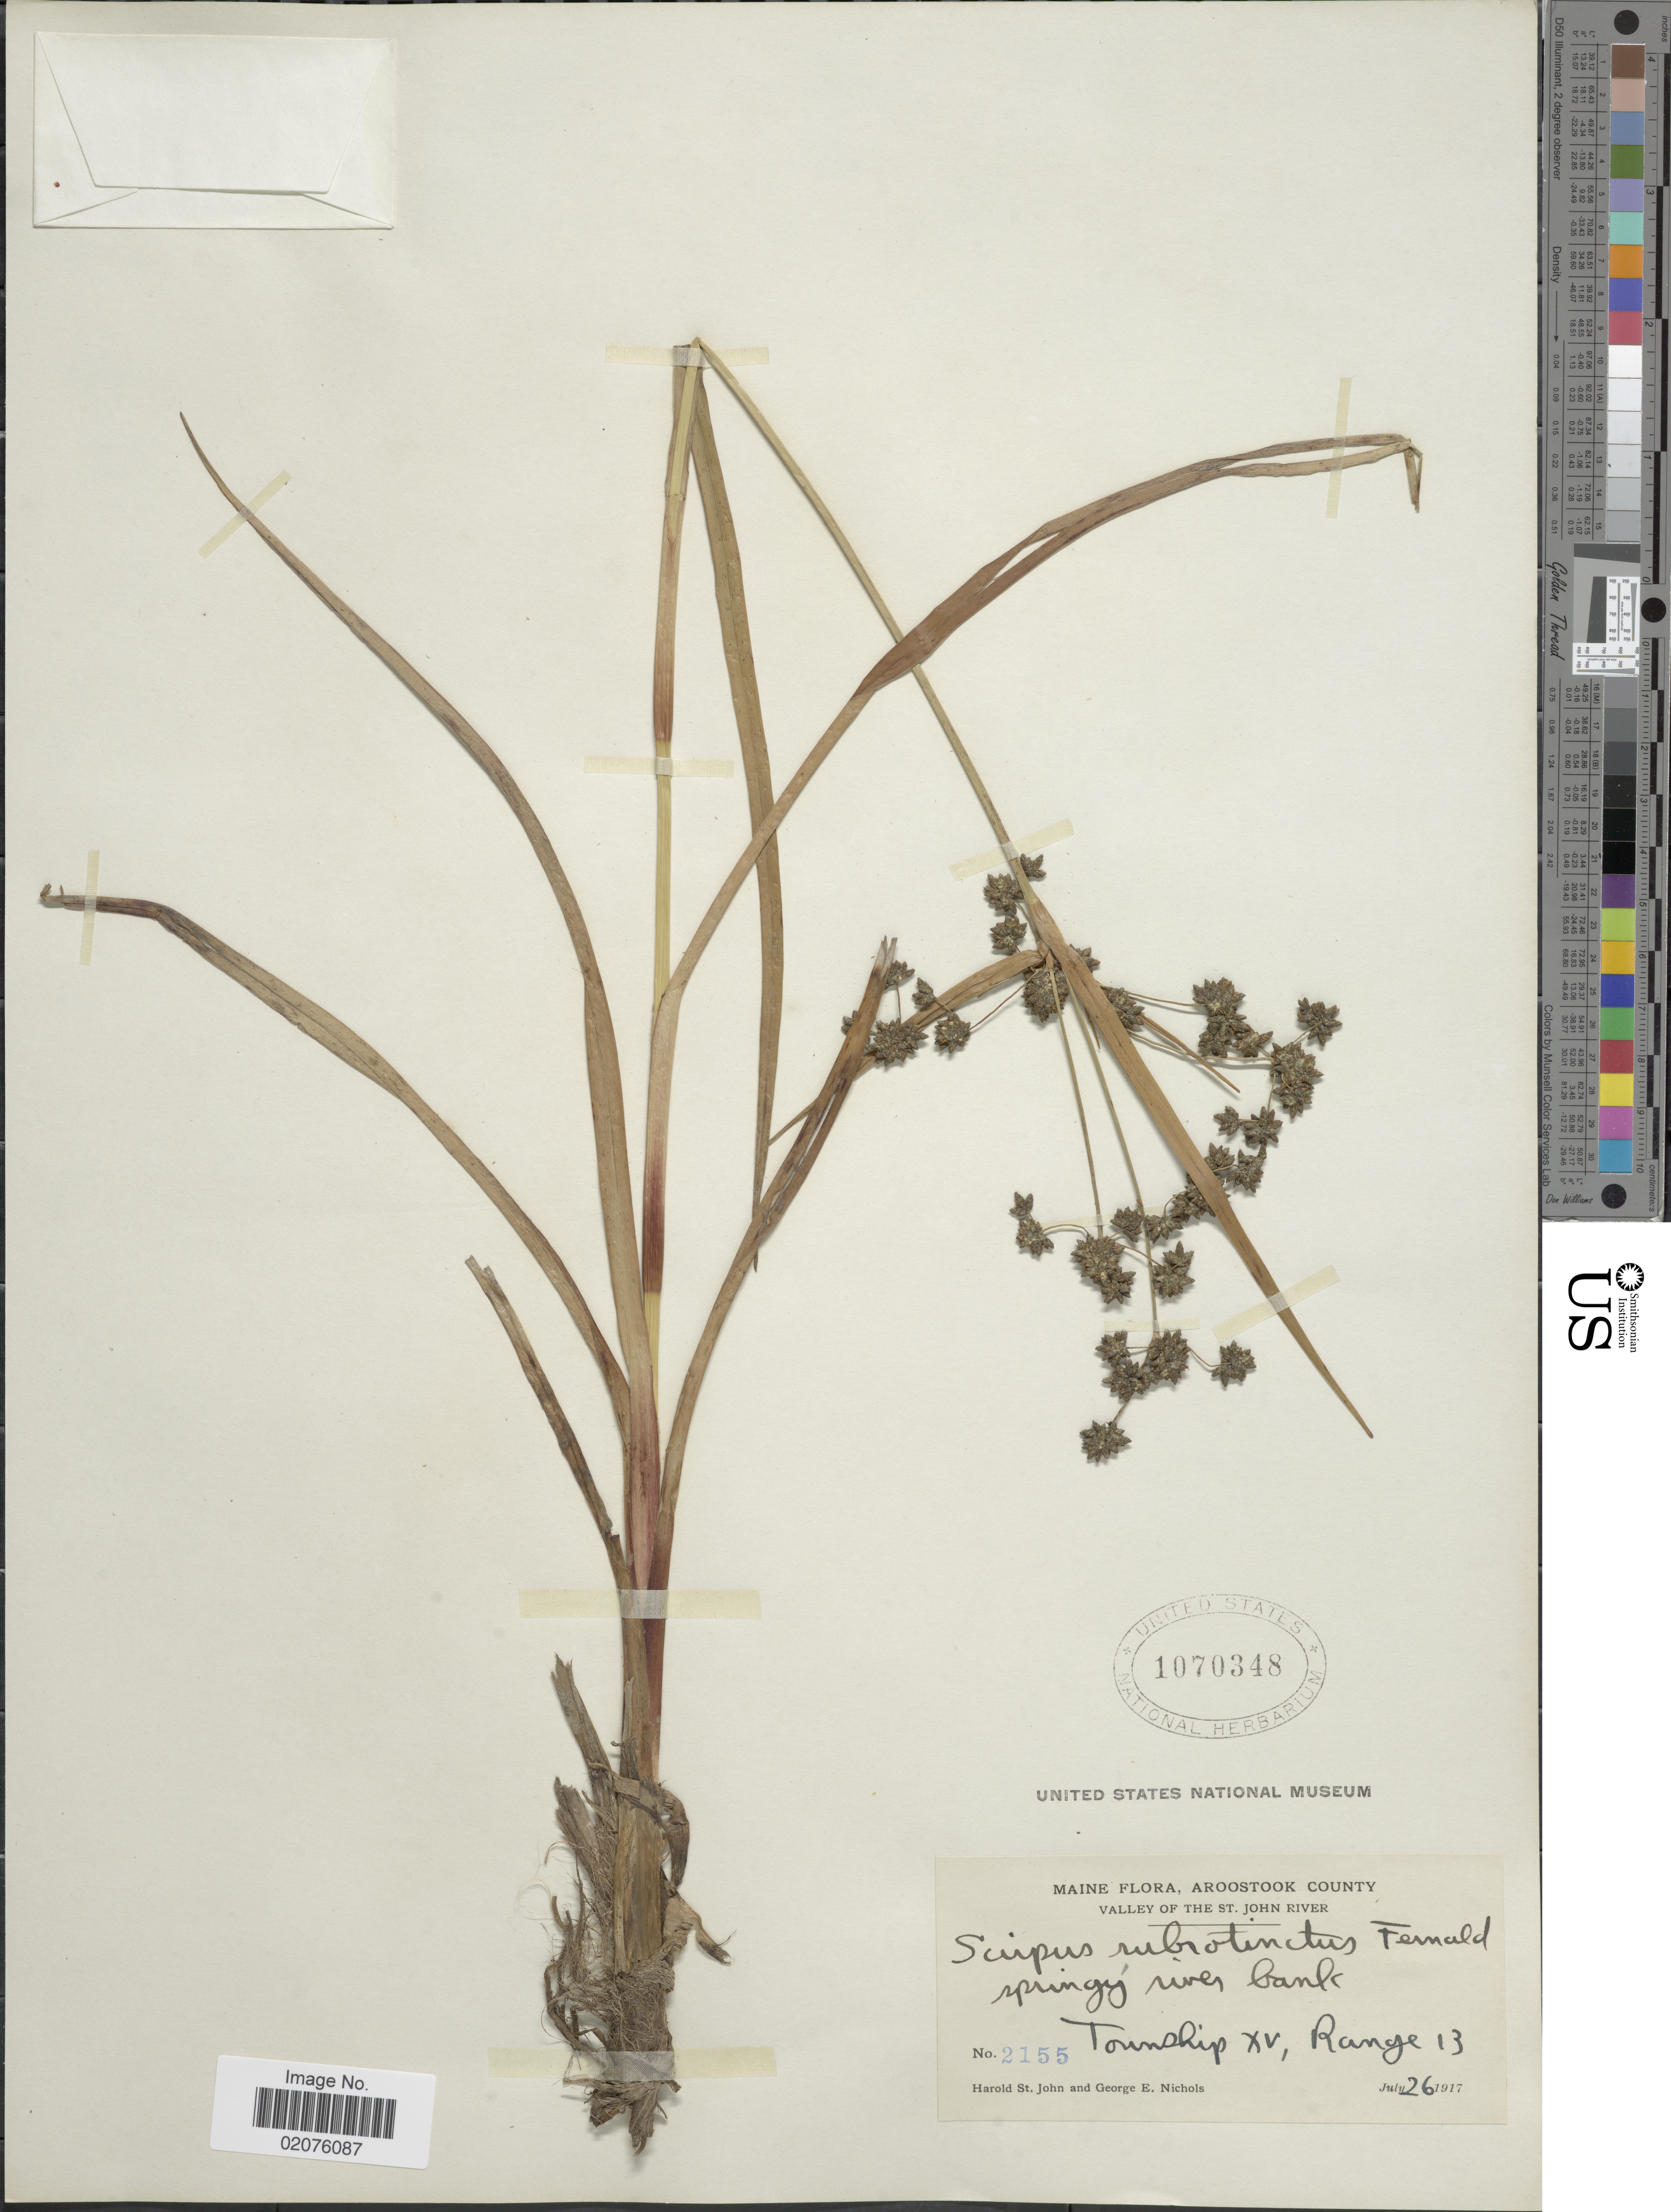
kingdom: Plantae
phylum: Tracheophyta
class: Liliopsida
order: Poales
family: Cyperaceae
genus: Scirpus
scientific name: Scirpus microcarpus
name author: J. Presl & C. Presl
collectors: H. St. John & G. E. Nichols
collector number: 2155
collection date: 1917-07-26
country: United States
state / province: Maine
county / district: Aroostook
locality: valley of the St. John River, Township XV, Range 13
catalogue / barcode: US 1070348